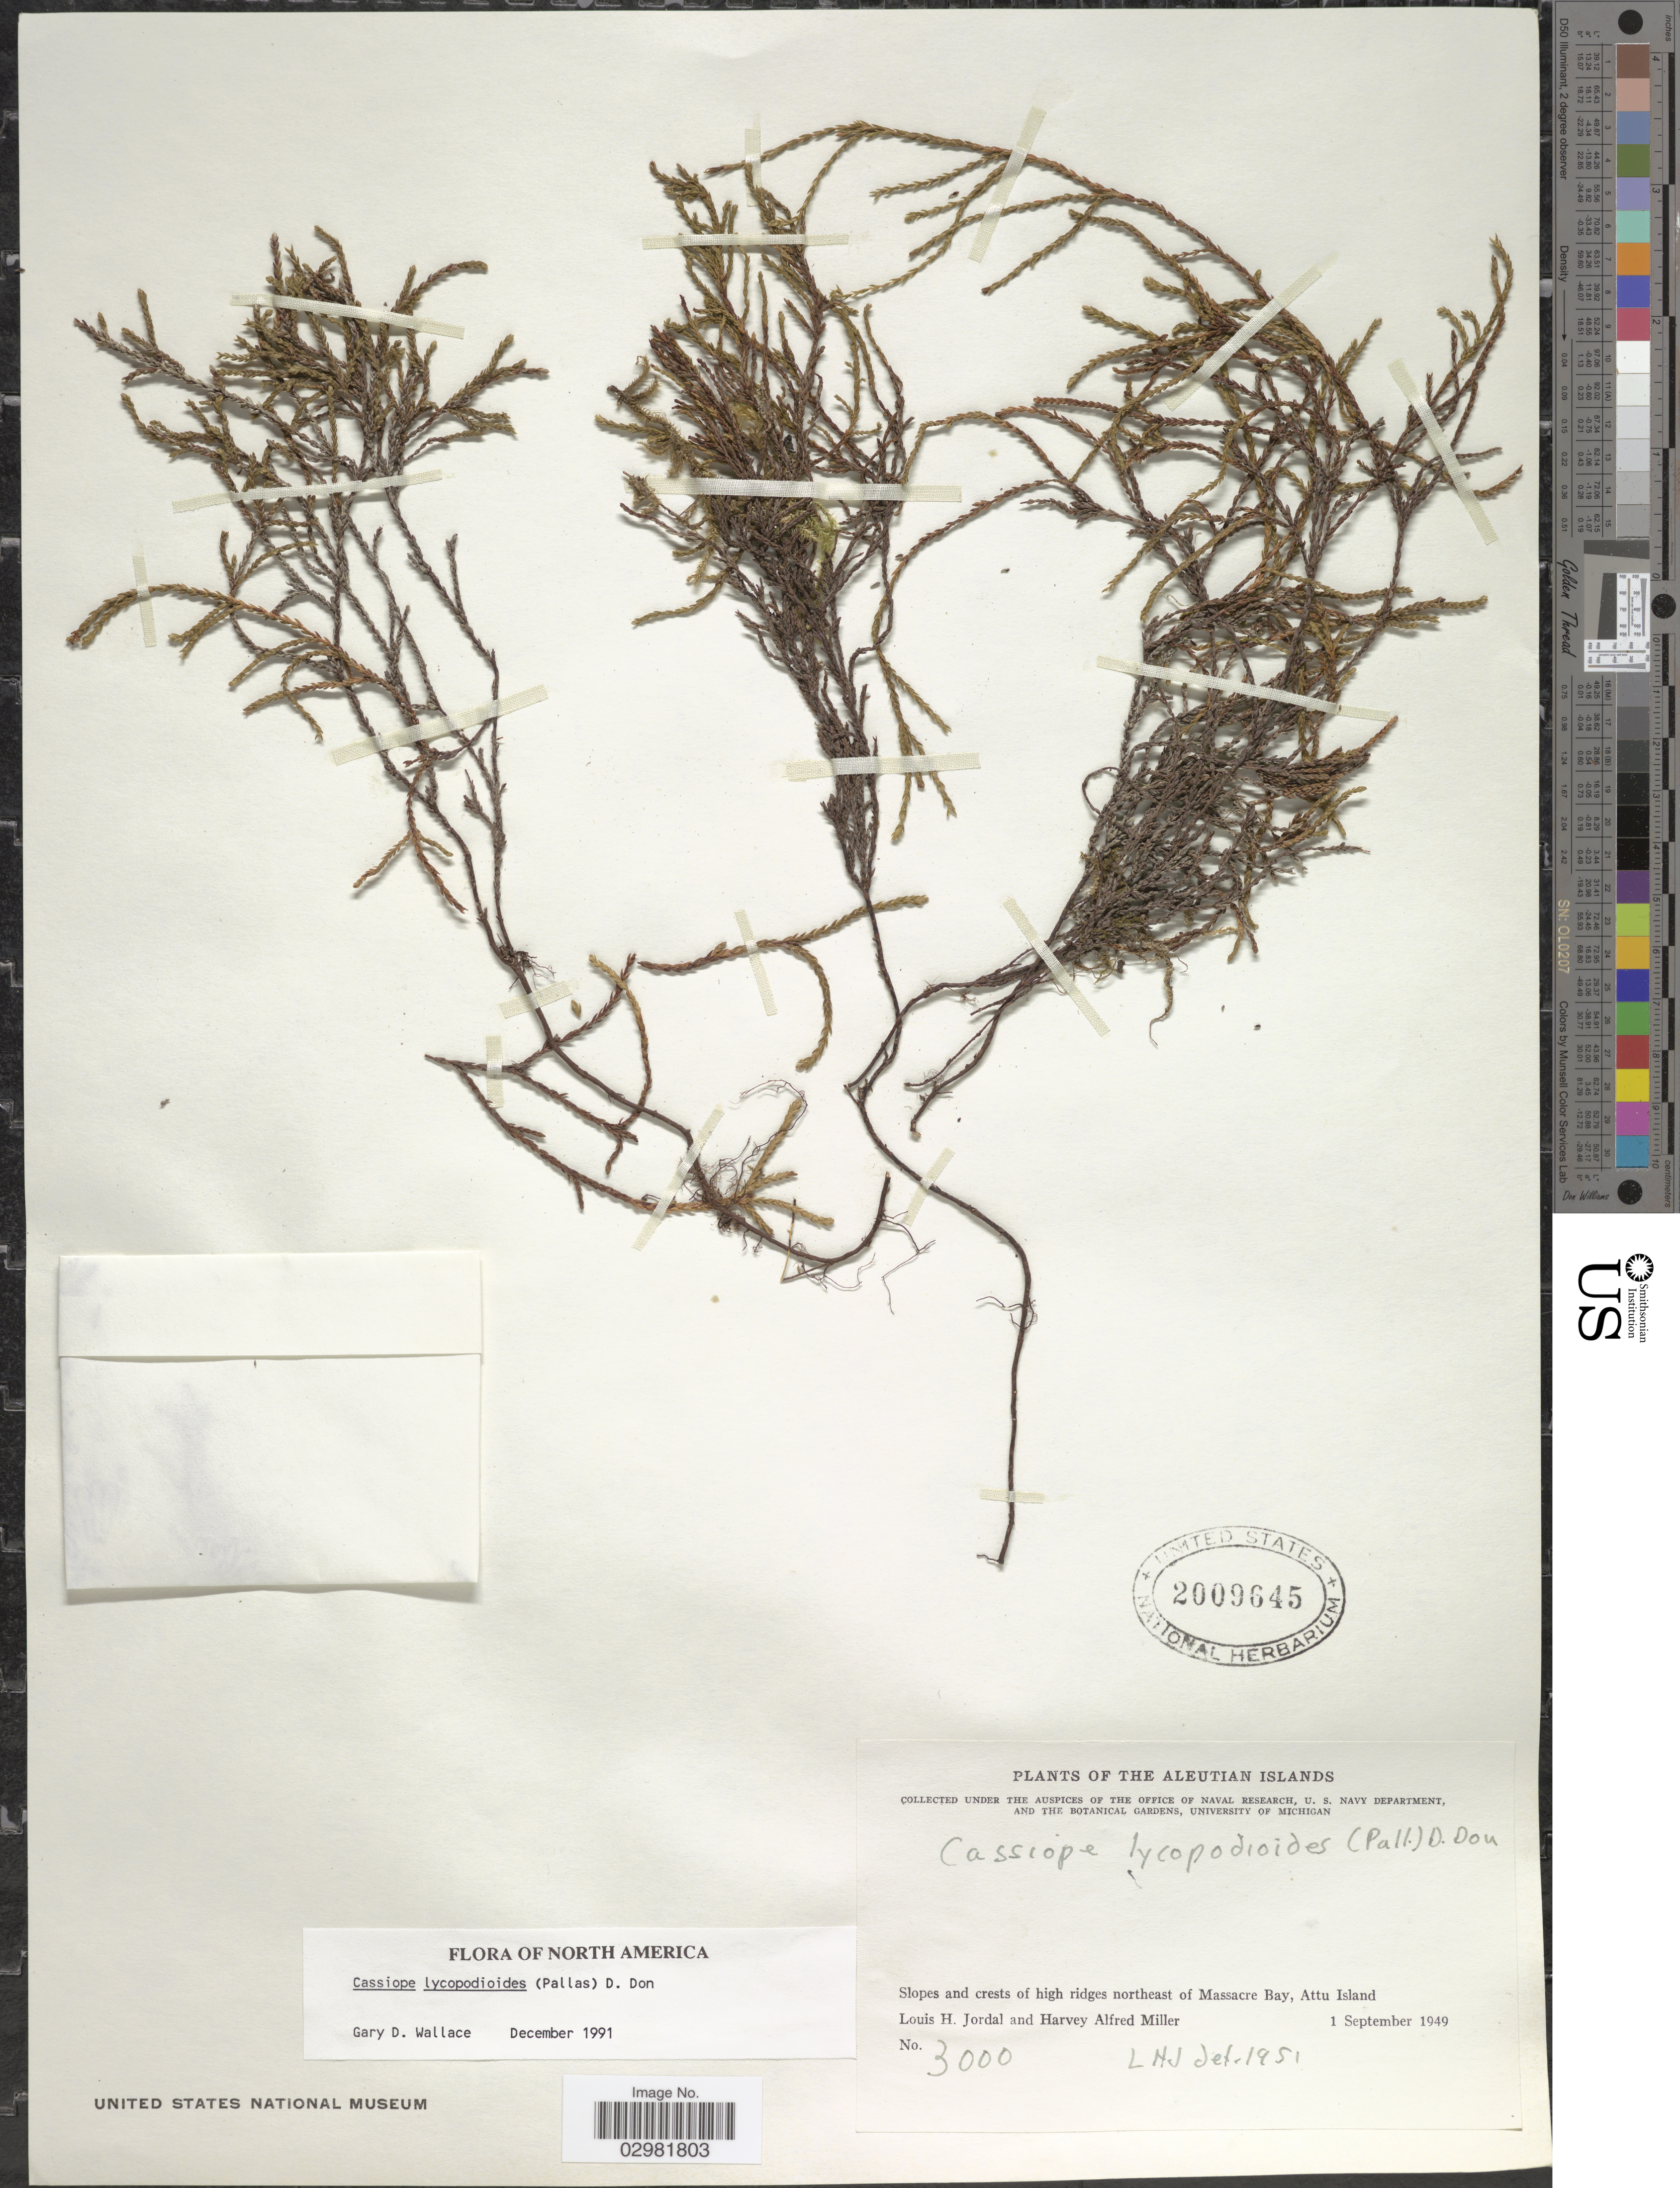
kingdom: Plantae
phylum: Tracheophyta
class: Magnoliopsida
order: Ericales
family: Ericaceae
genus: Cassiope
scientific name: Cassiope lycopodioides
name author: (Pall.) D. Don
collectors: L. Jordal & H. A. Miller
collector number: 3000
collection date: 1949-09-01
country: United States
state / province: Alaska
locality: The Aleutian Islands. Slopes and crests of high ridges northeast of Massacre Bay, Attu Island.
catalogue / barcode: US 2009645